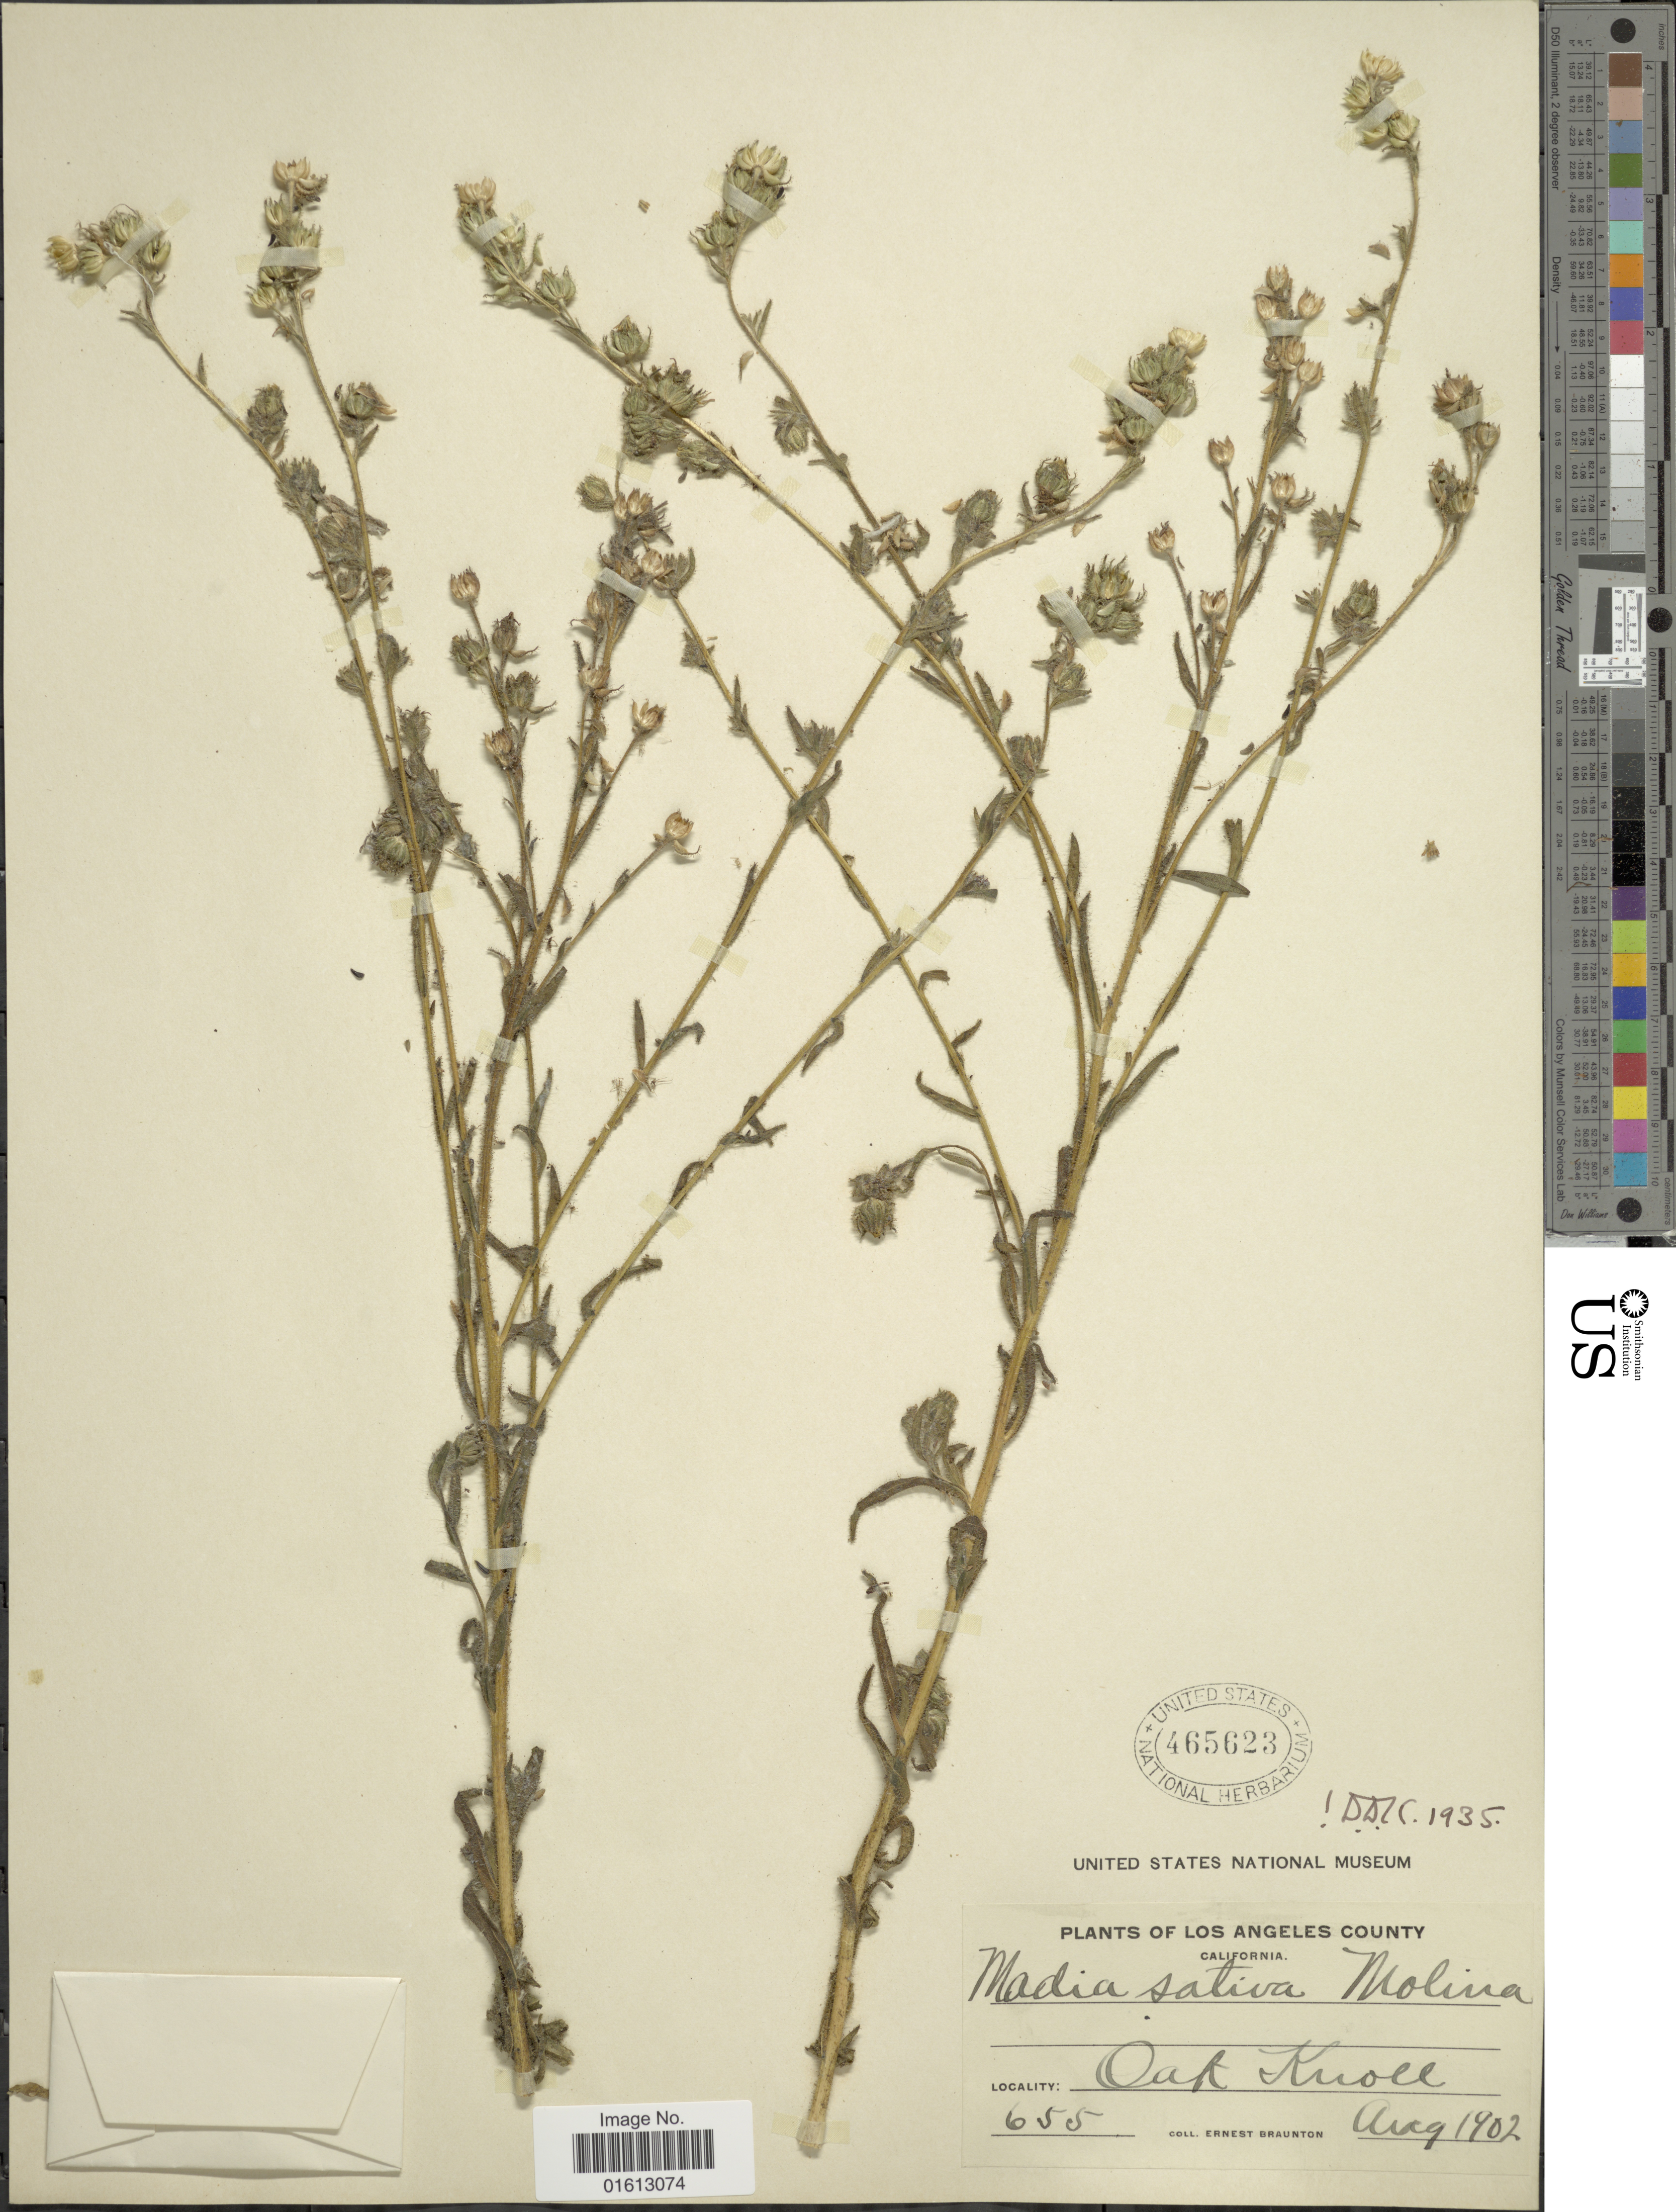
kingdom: Plantae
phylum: Tracheophyta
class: Magnoliopsida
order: Asterales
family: Asteraceae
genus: Madia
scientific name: Madia sativa subsp. sativa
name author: Molina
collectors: E. Braunton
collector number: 655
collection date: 1902-08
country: United States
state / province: California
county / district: Los Angeles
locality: California, Los Angeles County, Oak Kuoll.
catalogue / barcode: US 465623